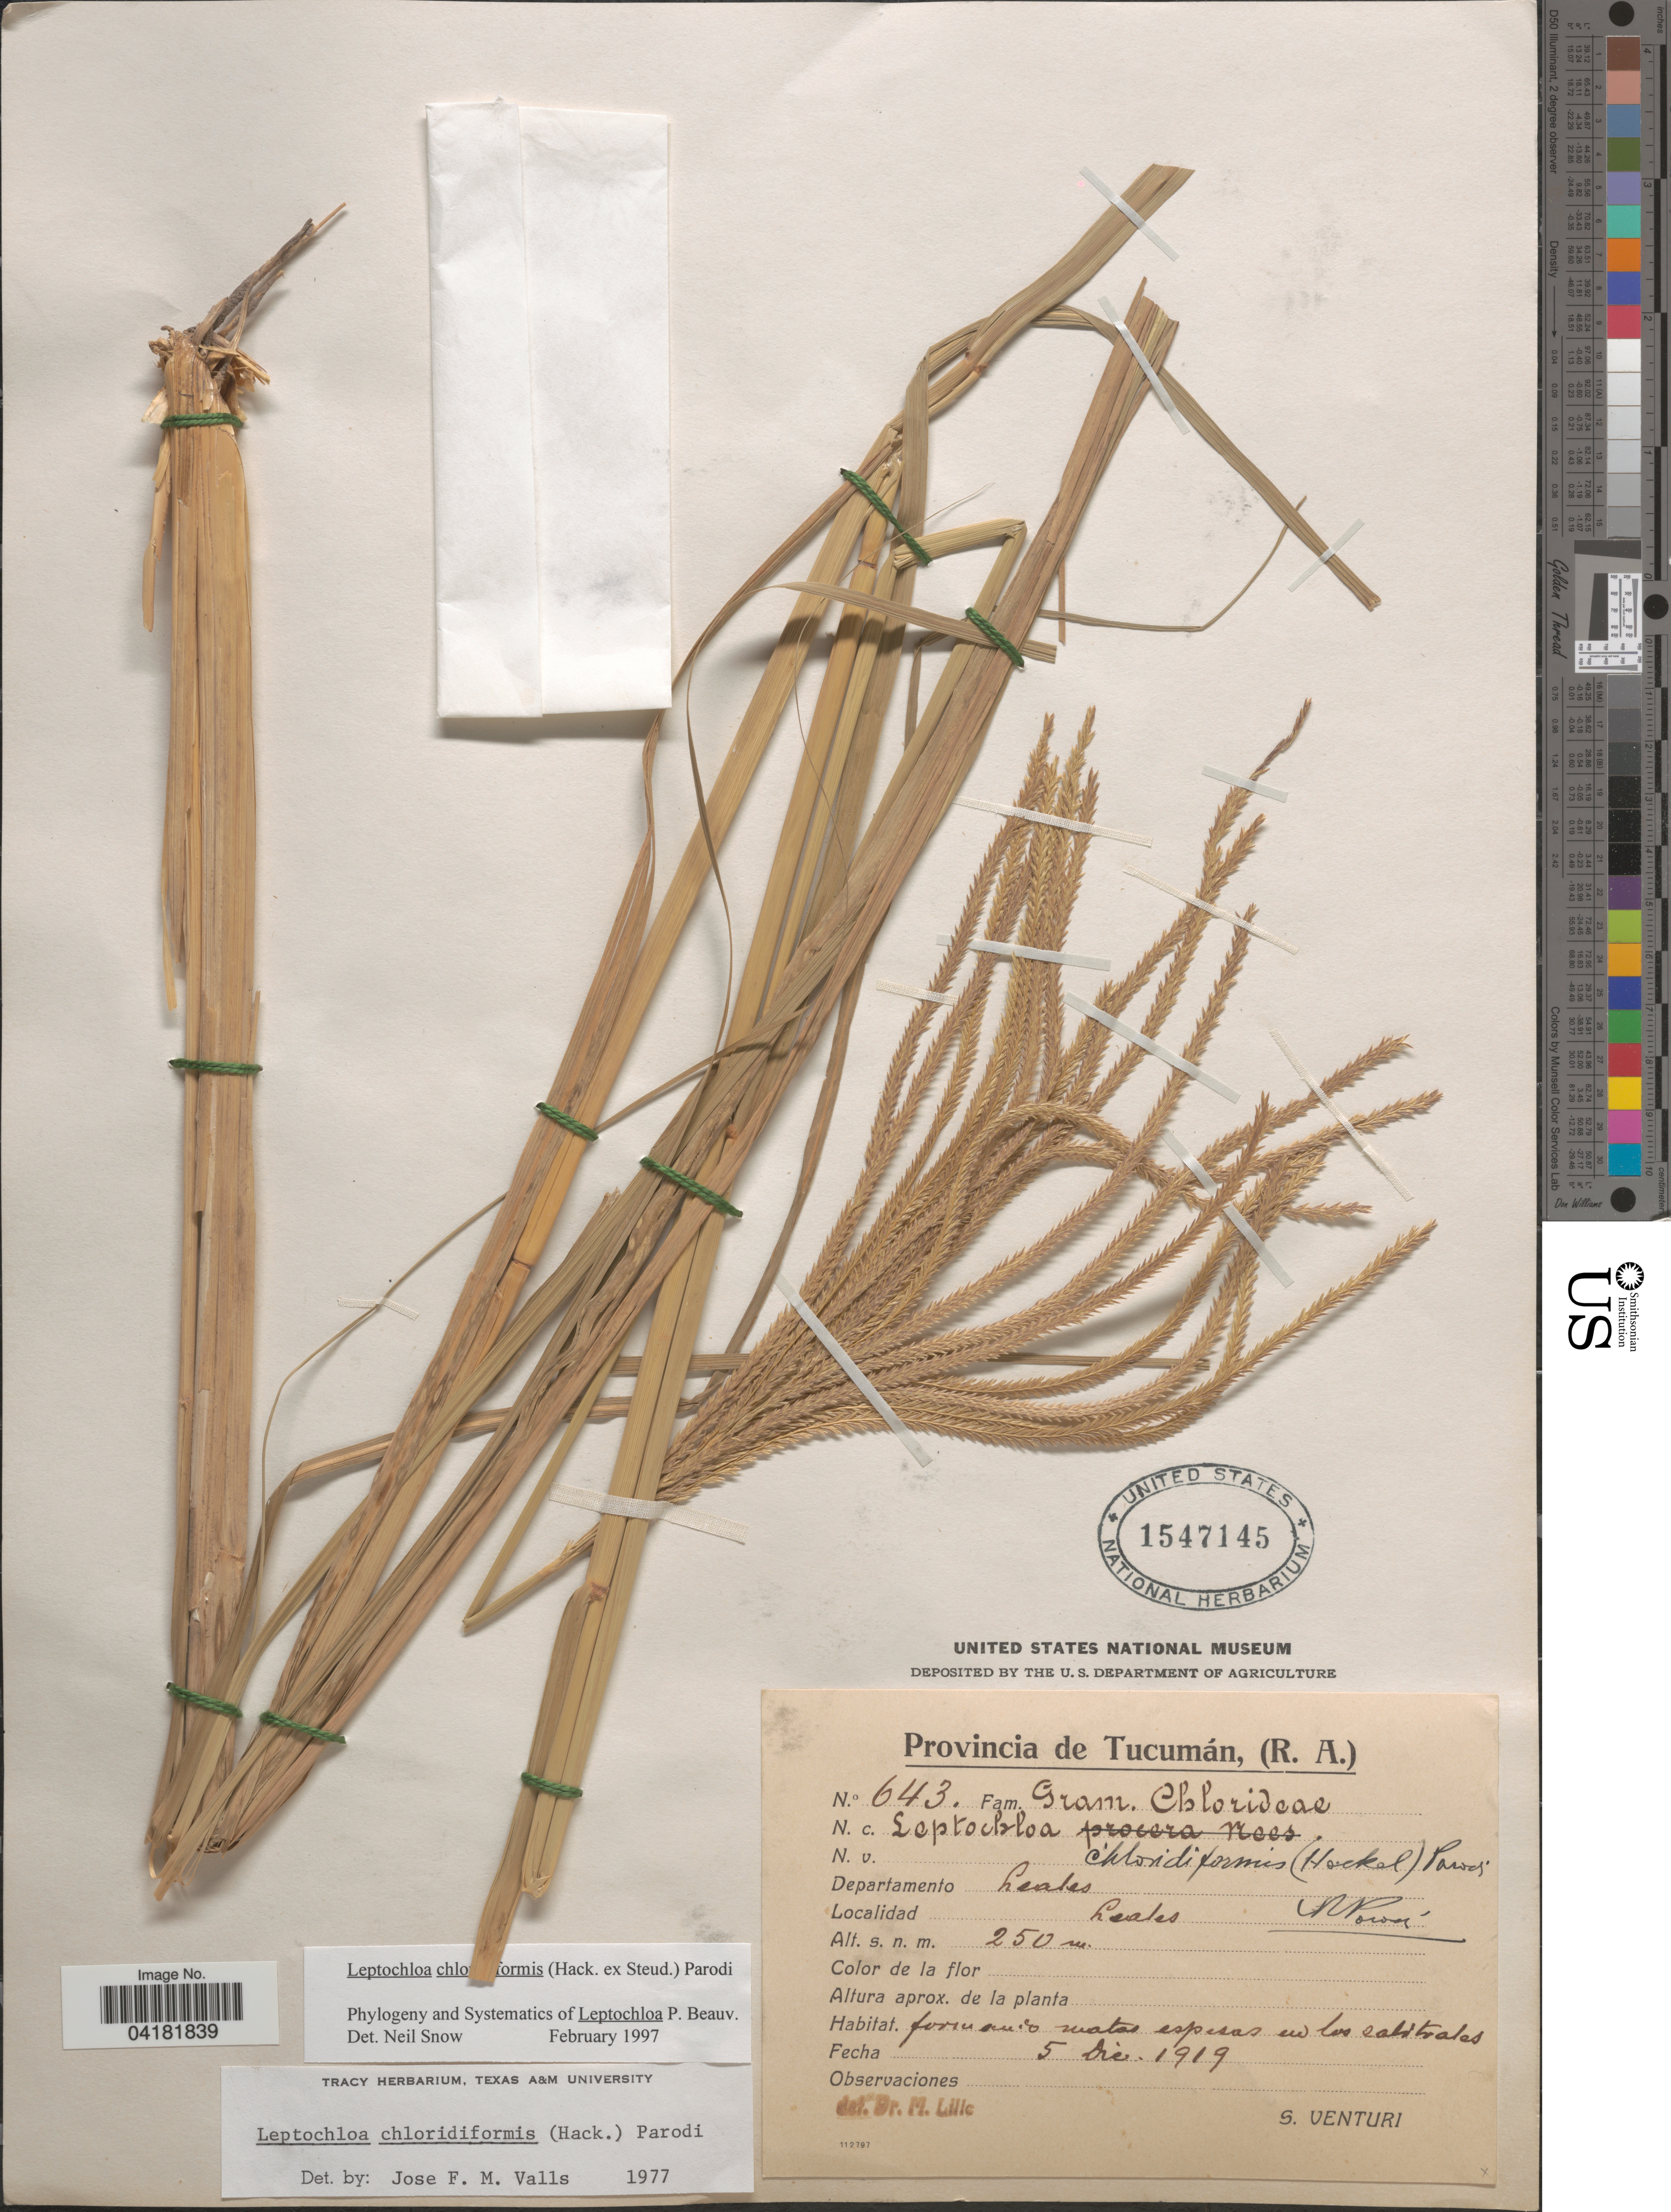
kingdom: Plantae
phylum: Tracheophyta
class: Liliopsida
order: Poales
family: Poaceae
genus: Leptochloa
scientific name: Leptochloa chlorideformis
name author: (Hack.) Parodi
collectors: S. Venturi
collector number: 643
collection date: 1919-12-05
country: Argentina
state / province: Tucuman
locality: Departamento Leales. Leales.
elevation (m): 250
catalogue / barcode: US 1547145